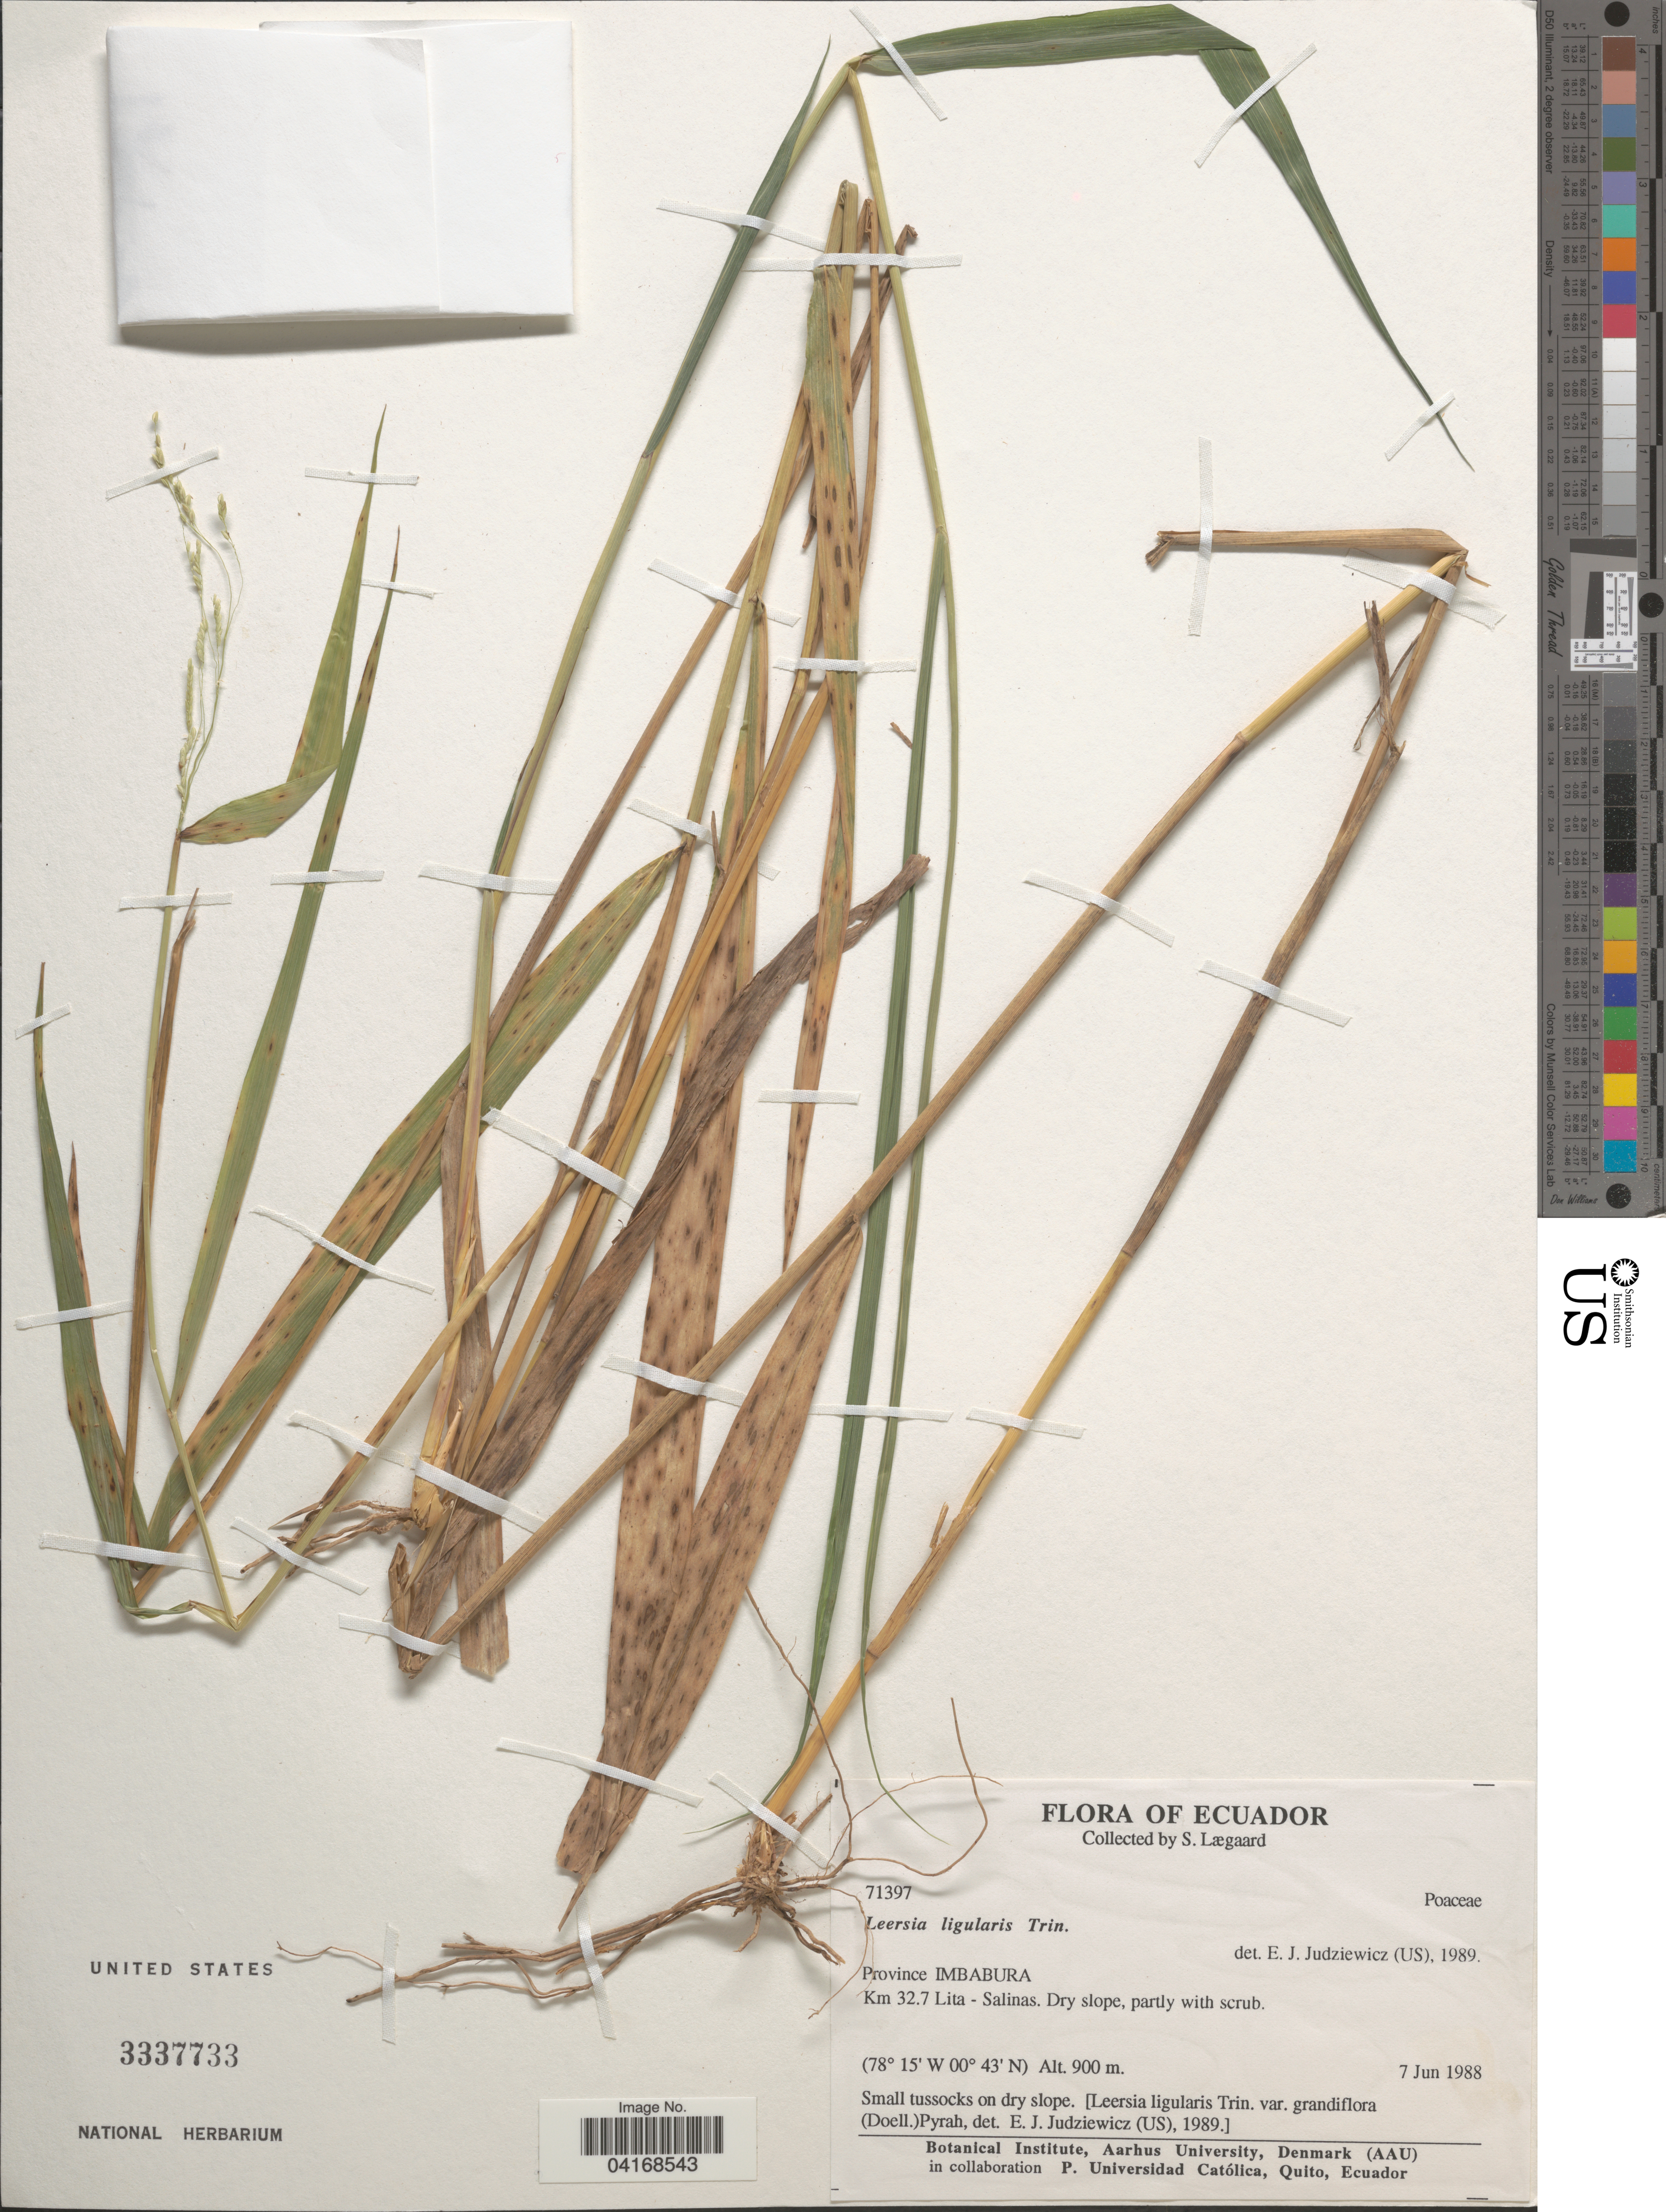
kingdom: Plantae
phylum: Tracheophyta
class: Liliopsida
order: Poales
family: Poaceae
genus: Leersia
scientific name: Leersia ligularis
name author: Trin.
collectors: S. Lægaard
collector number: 71397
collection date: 1988-06-07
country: Ecuador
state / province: Imbabura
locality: Km 32.7 Lita - Salinas.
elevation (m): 900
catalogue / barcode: US 3337733